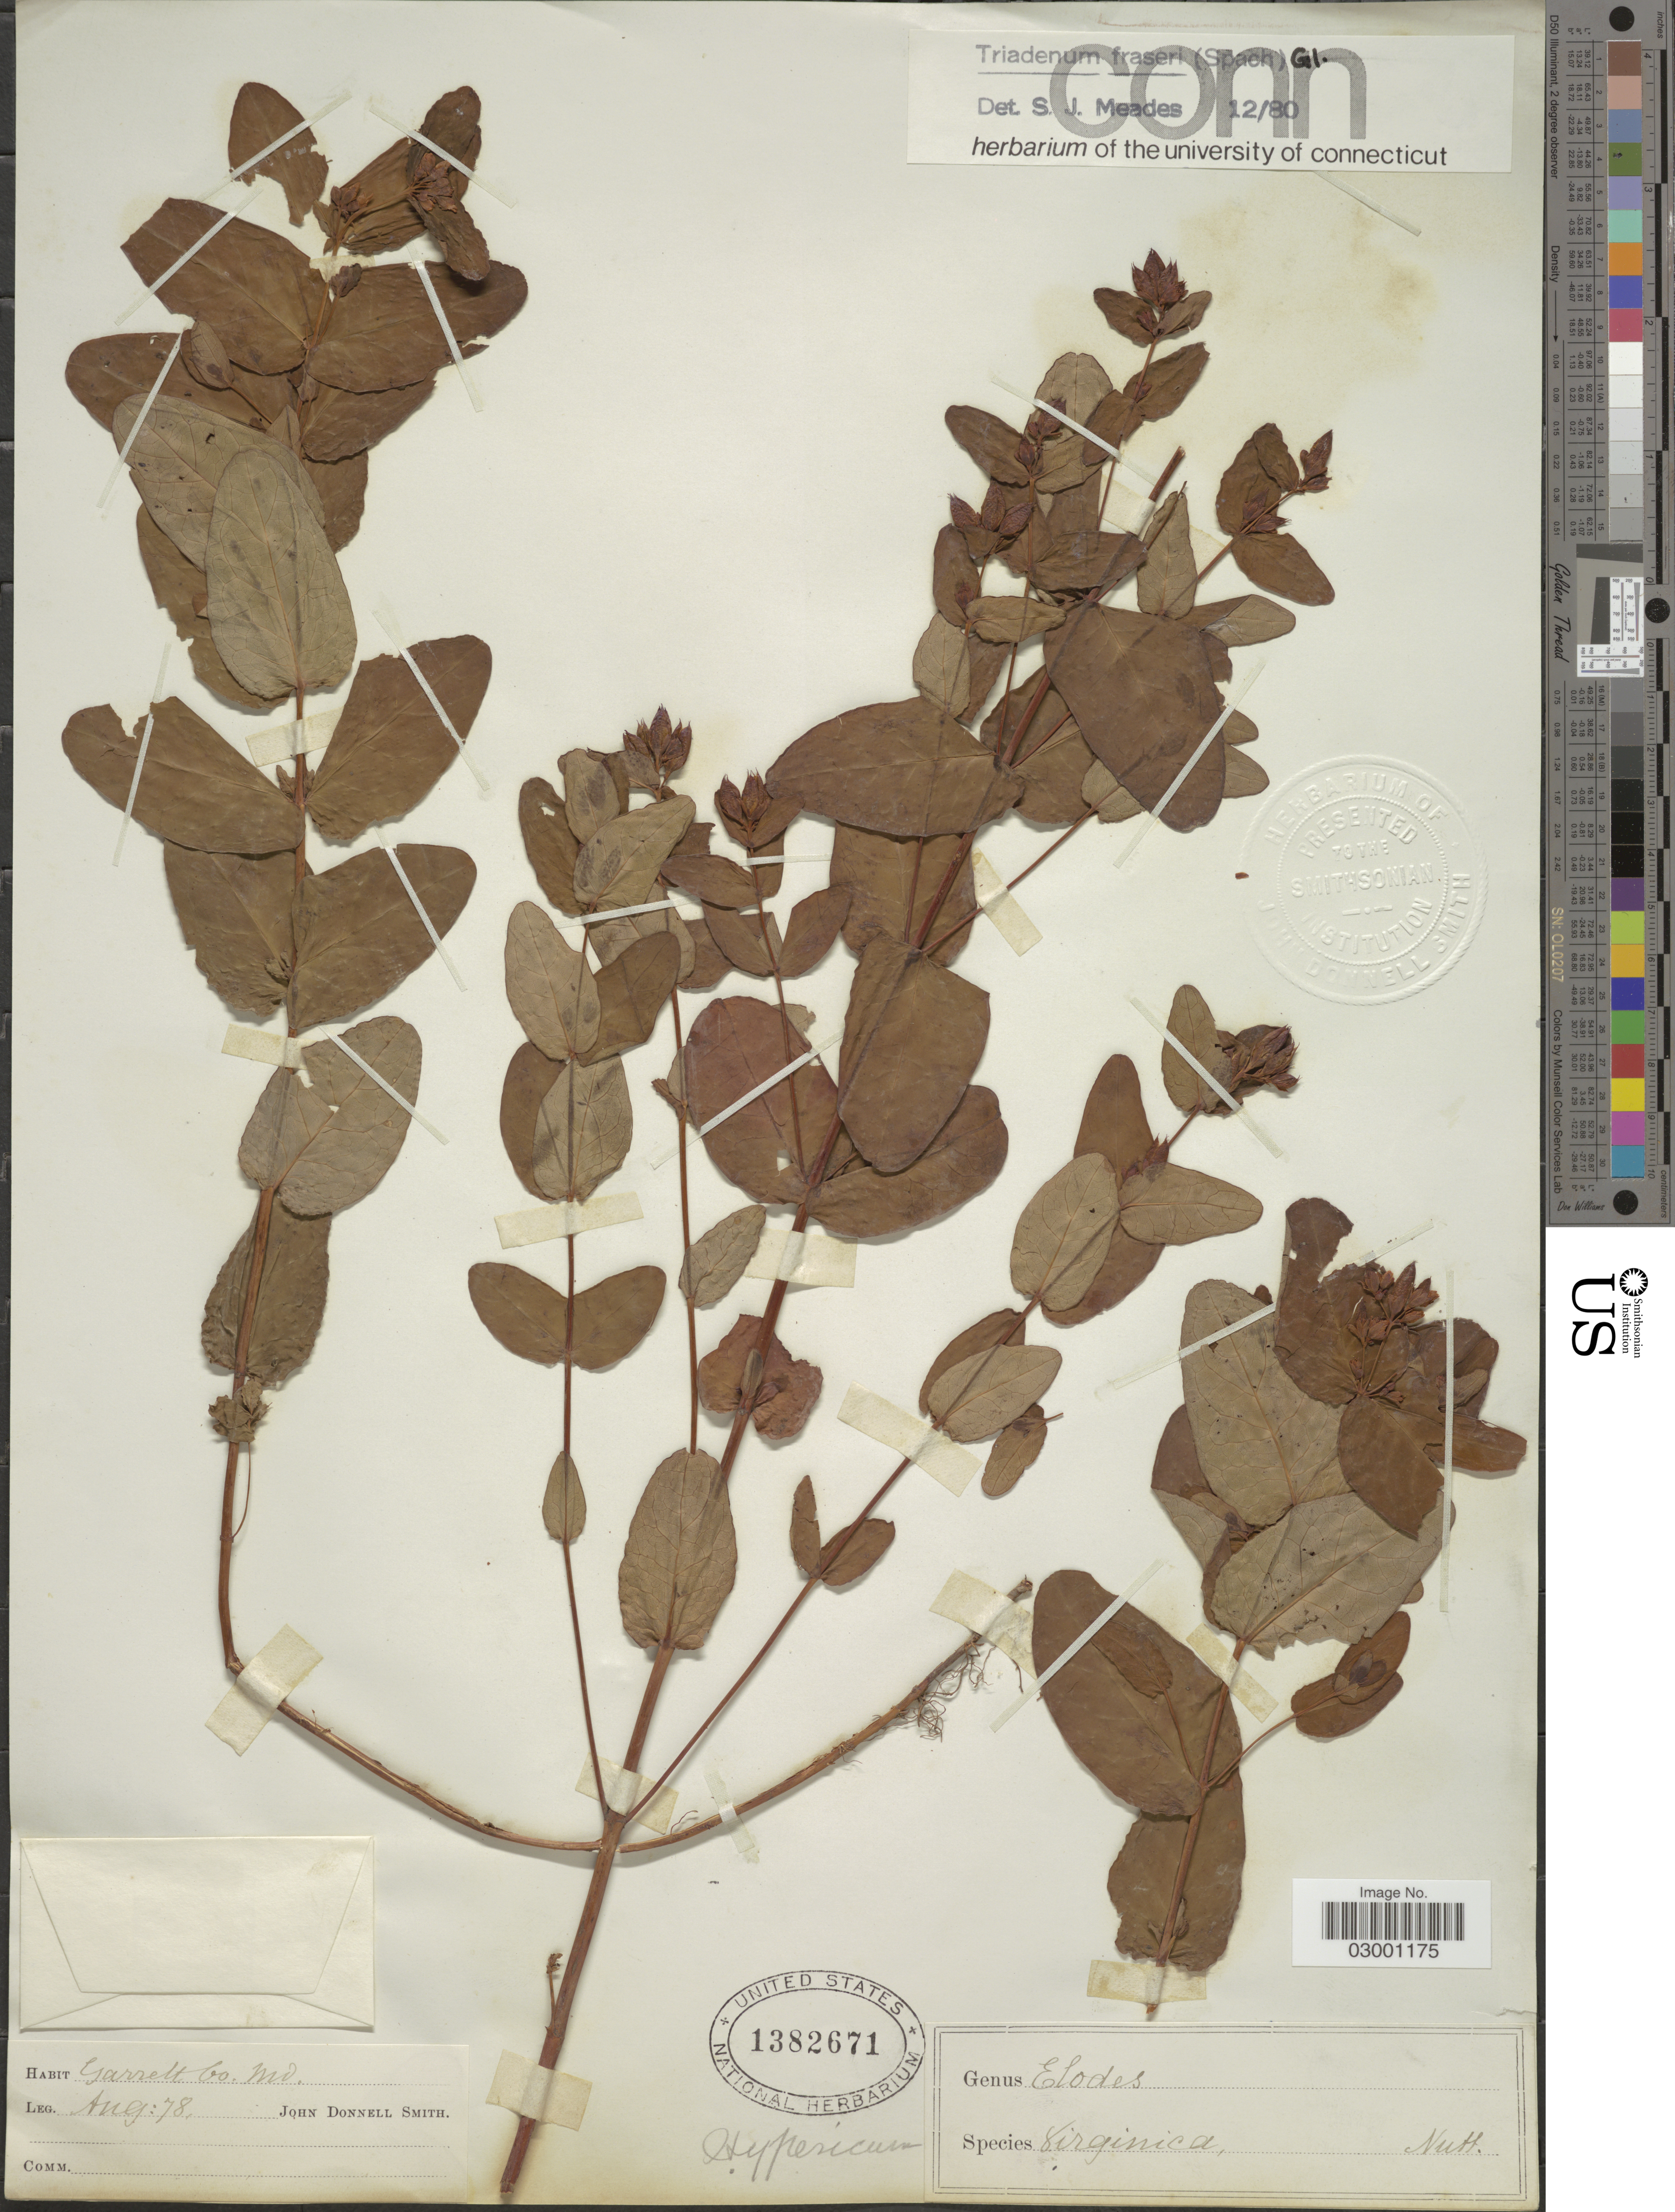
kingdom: Plantae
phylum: Tracheophyta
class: Magnoliopsida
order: Malpighiales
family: Hypericaceae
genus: Hypericum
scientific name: Hypericum fraseri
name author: Steud.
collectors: J. Donnell Smith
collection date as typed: Transcribed d/m/y: /8/78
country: United States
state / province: Maryland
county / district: Garrett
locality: Garrett Co. Md.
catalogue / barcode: US 1382671